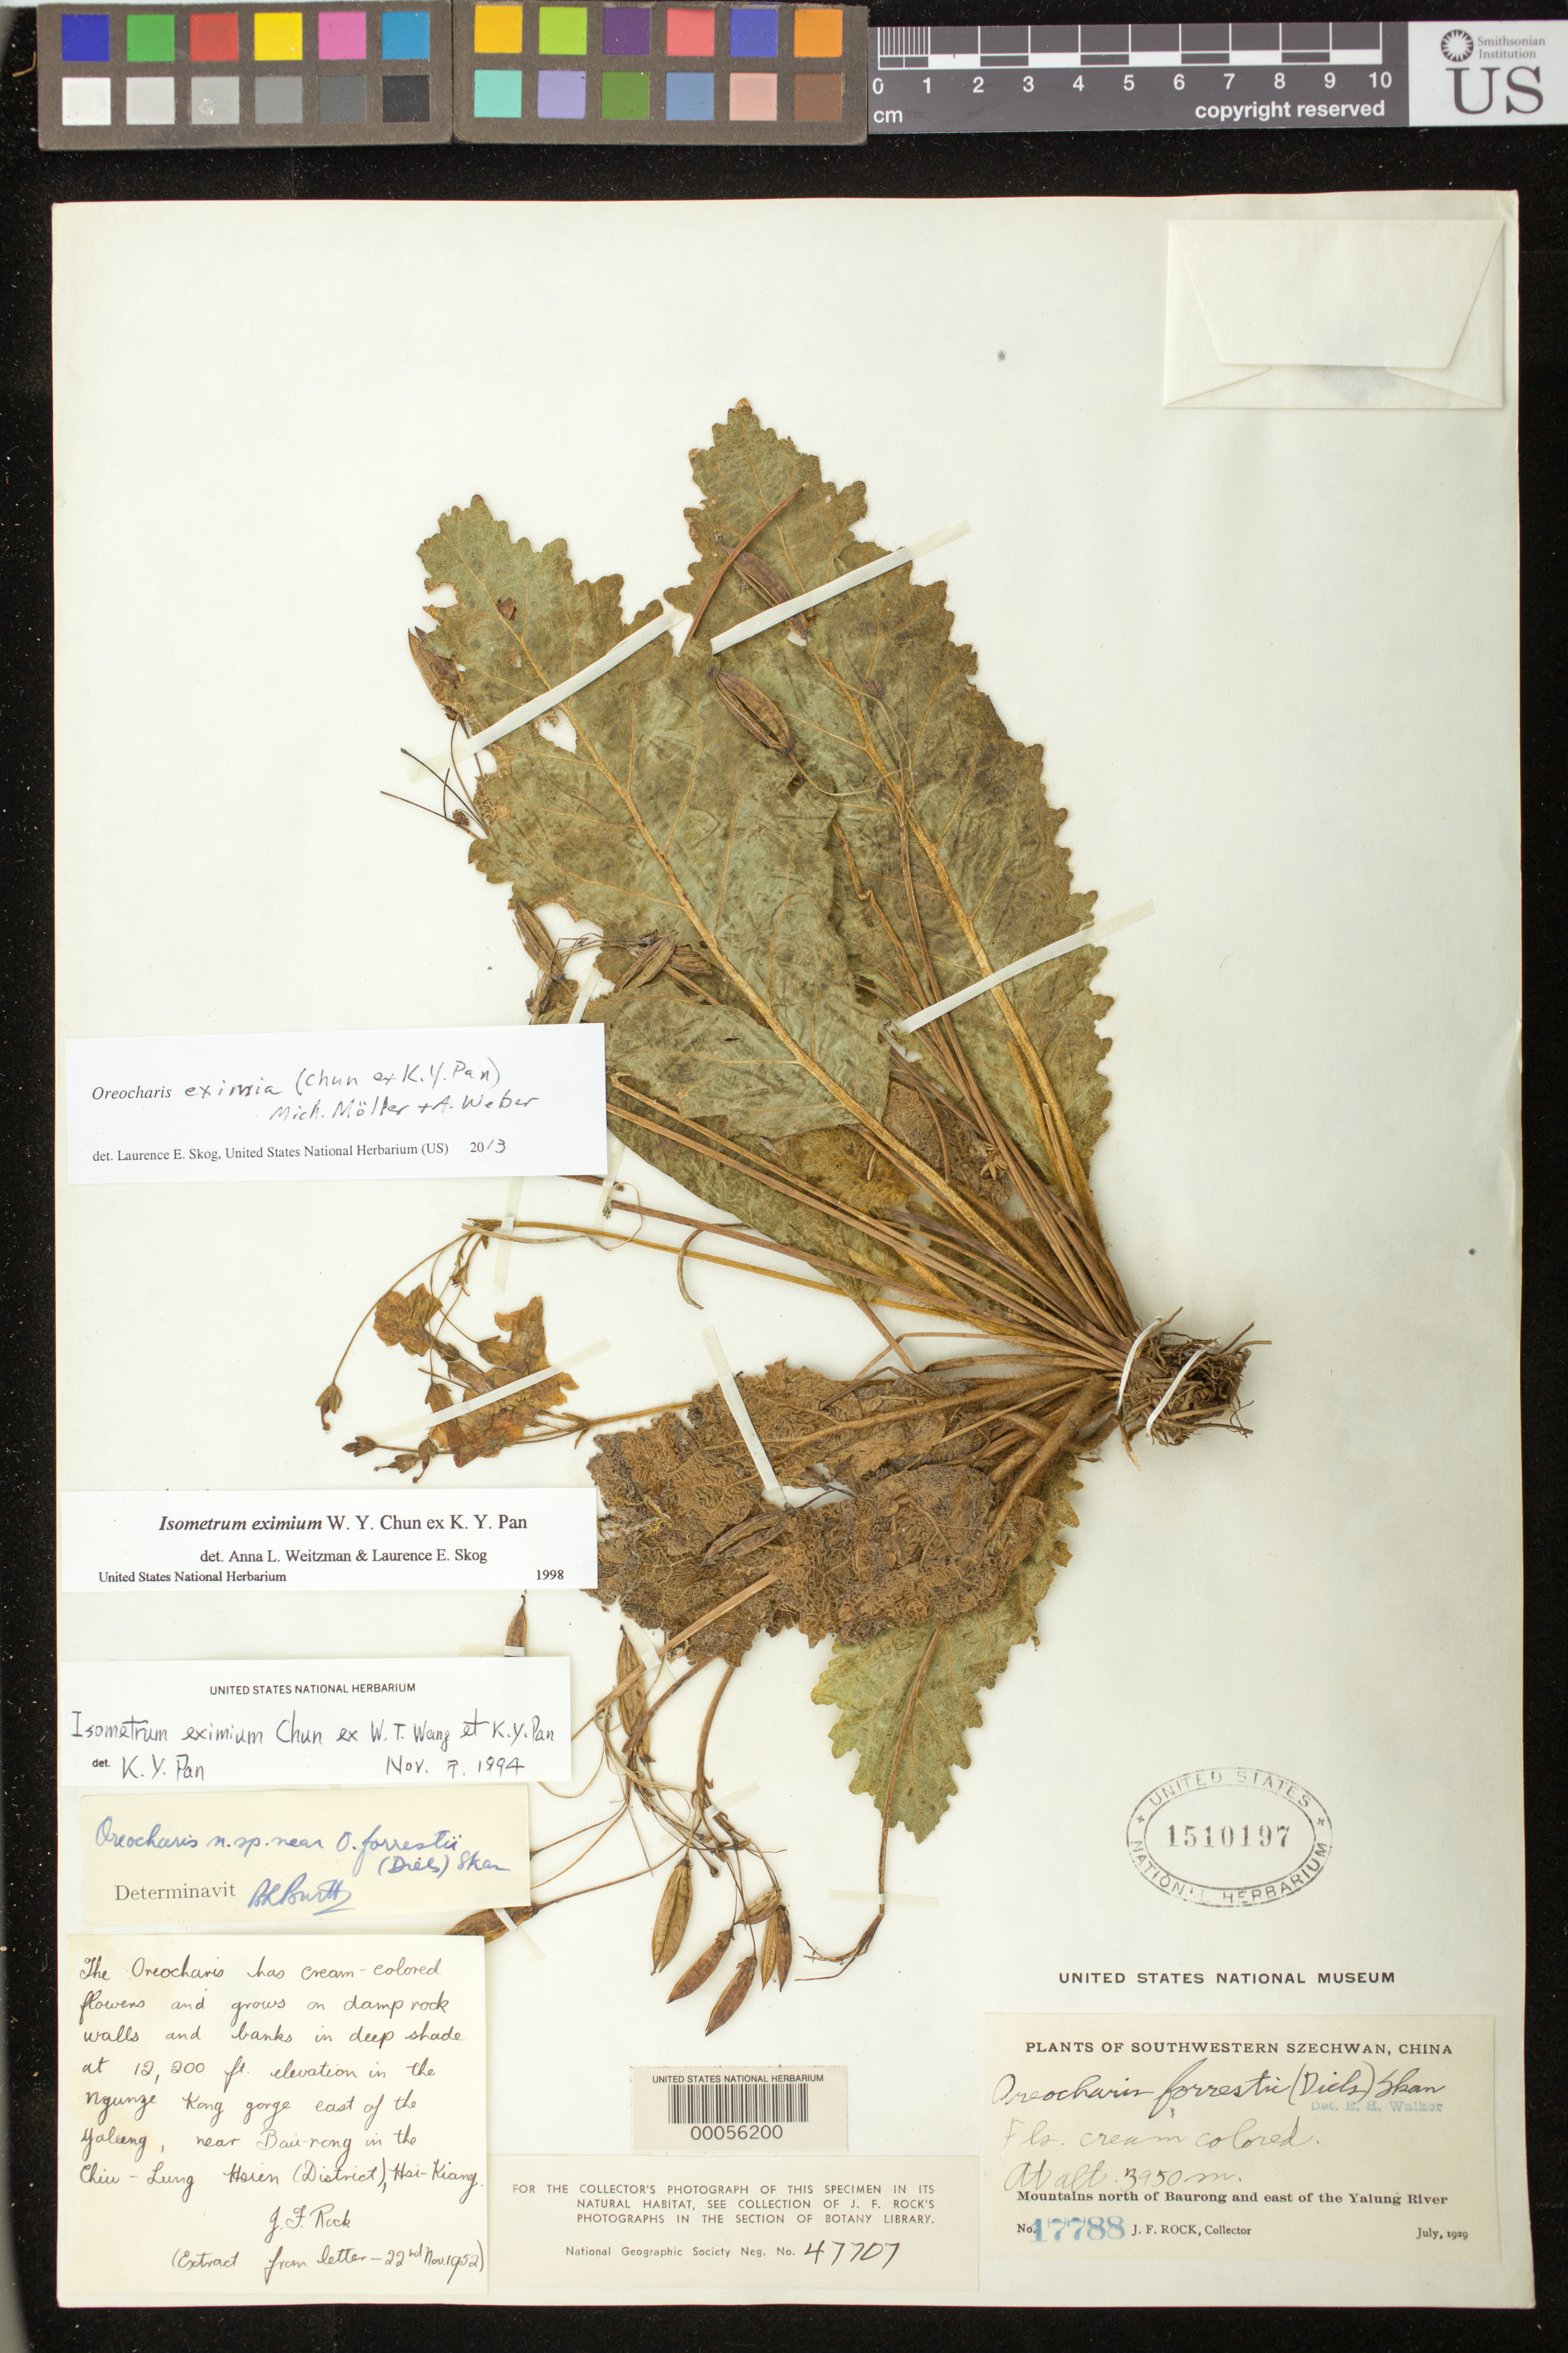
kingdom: Plantae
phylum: Tracheophyta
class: Magnoliopsida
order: Lamiales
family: Gesneriaceae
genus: Oreocharis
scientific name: Oreocharis eximia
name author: (Chun ex K.Y. Pan) Mich. Möller & A. Weber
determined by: Skog, Laurence E.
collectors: J. F. Rock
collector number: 17788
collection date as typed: Jul 1929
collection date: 1929-07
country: China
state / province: Sichuan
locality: Mountains n of baurong and e of the yalung river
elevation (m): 3950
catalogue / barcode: US 1510197